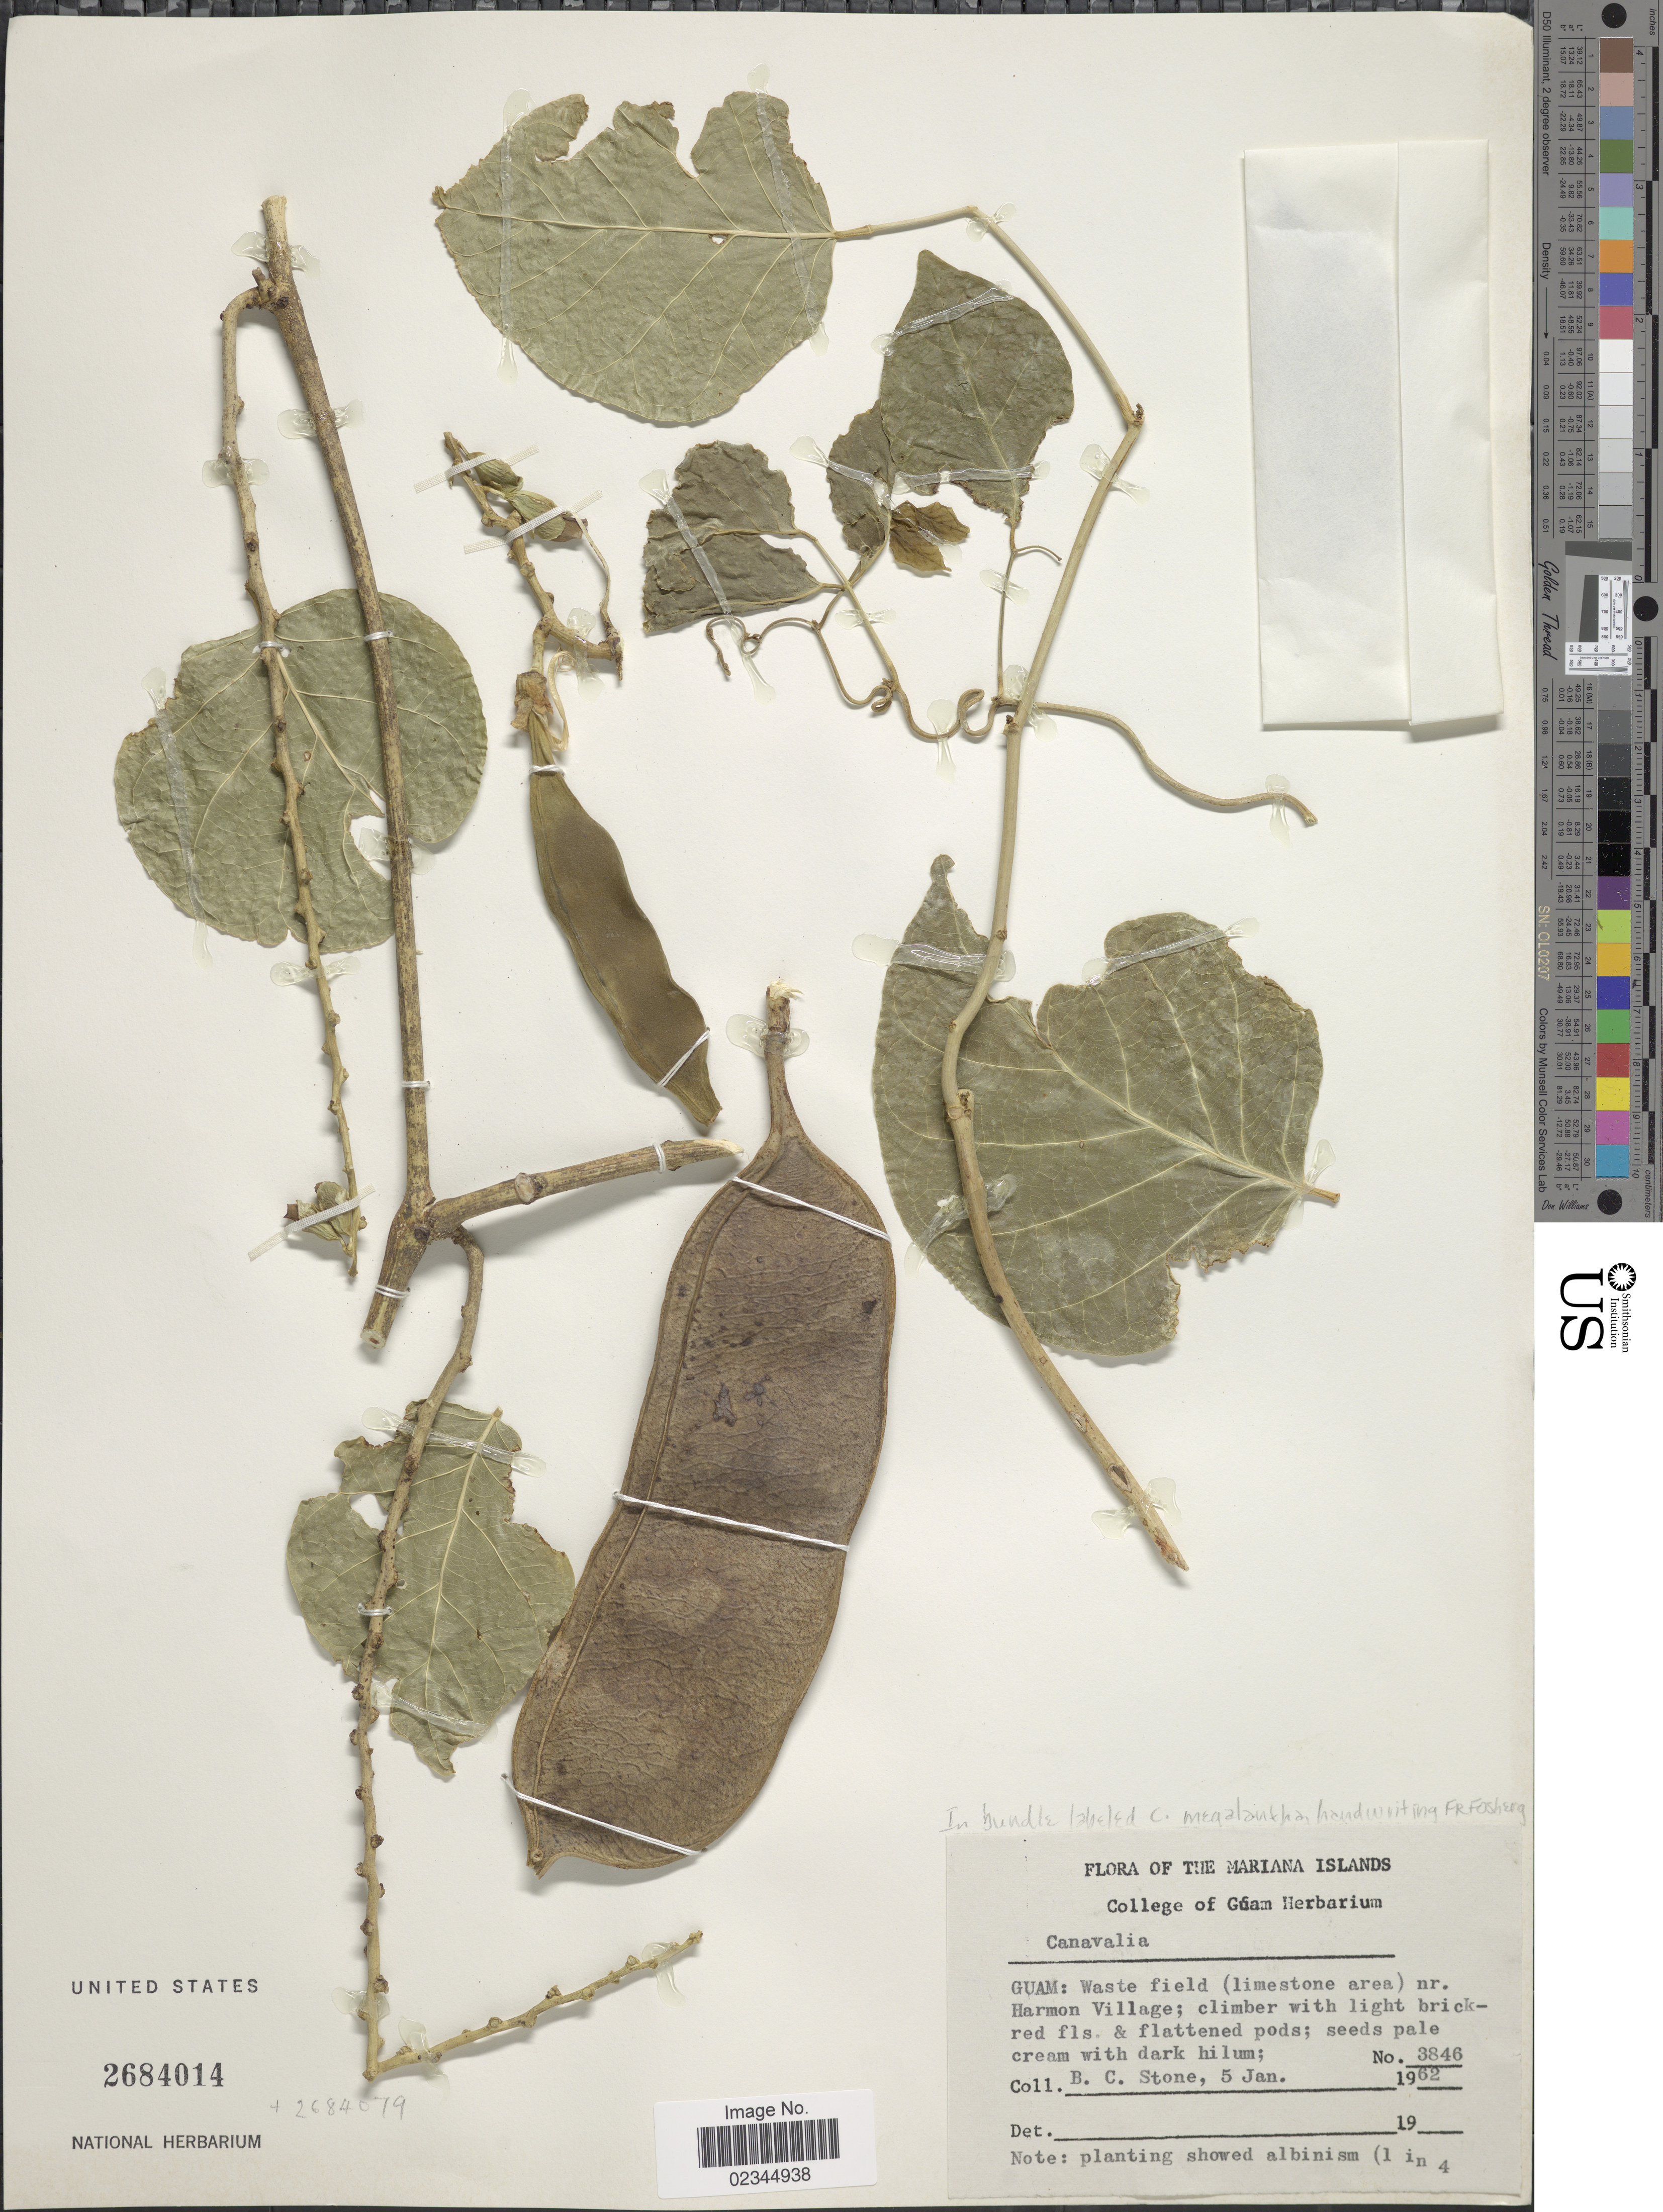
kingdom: Plantae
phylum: Tracheophyta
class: Magnoliopsida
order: Fabales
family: Fabaceae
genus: Canavalia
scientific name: Canavalia megalantha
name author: Merr.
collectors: B. C. Stone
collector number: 3846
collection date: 1962-01-05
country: Guam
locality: The Mariana Islands, nr. Harmon Village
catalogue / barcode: US 2684014